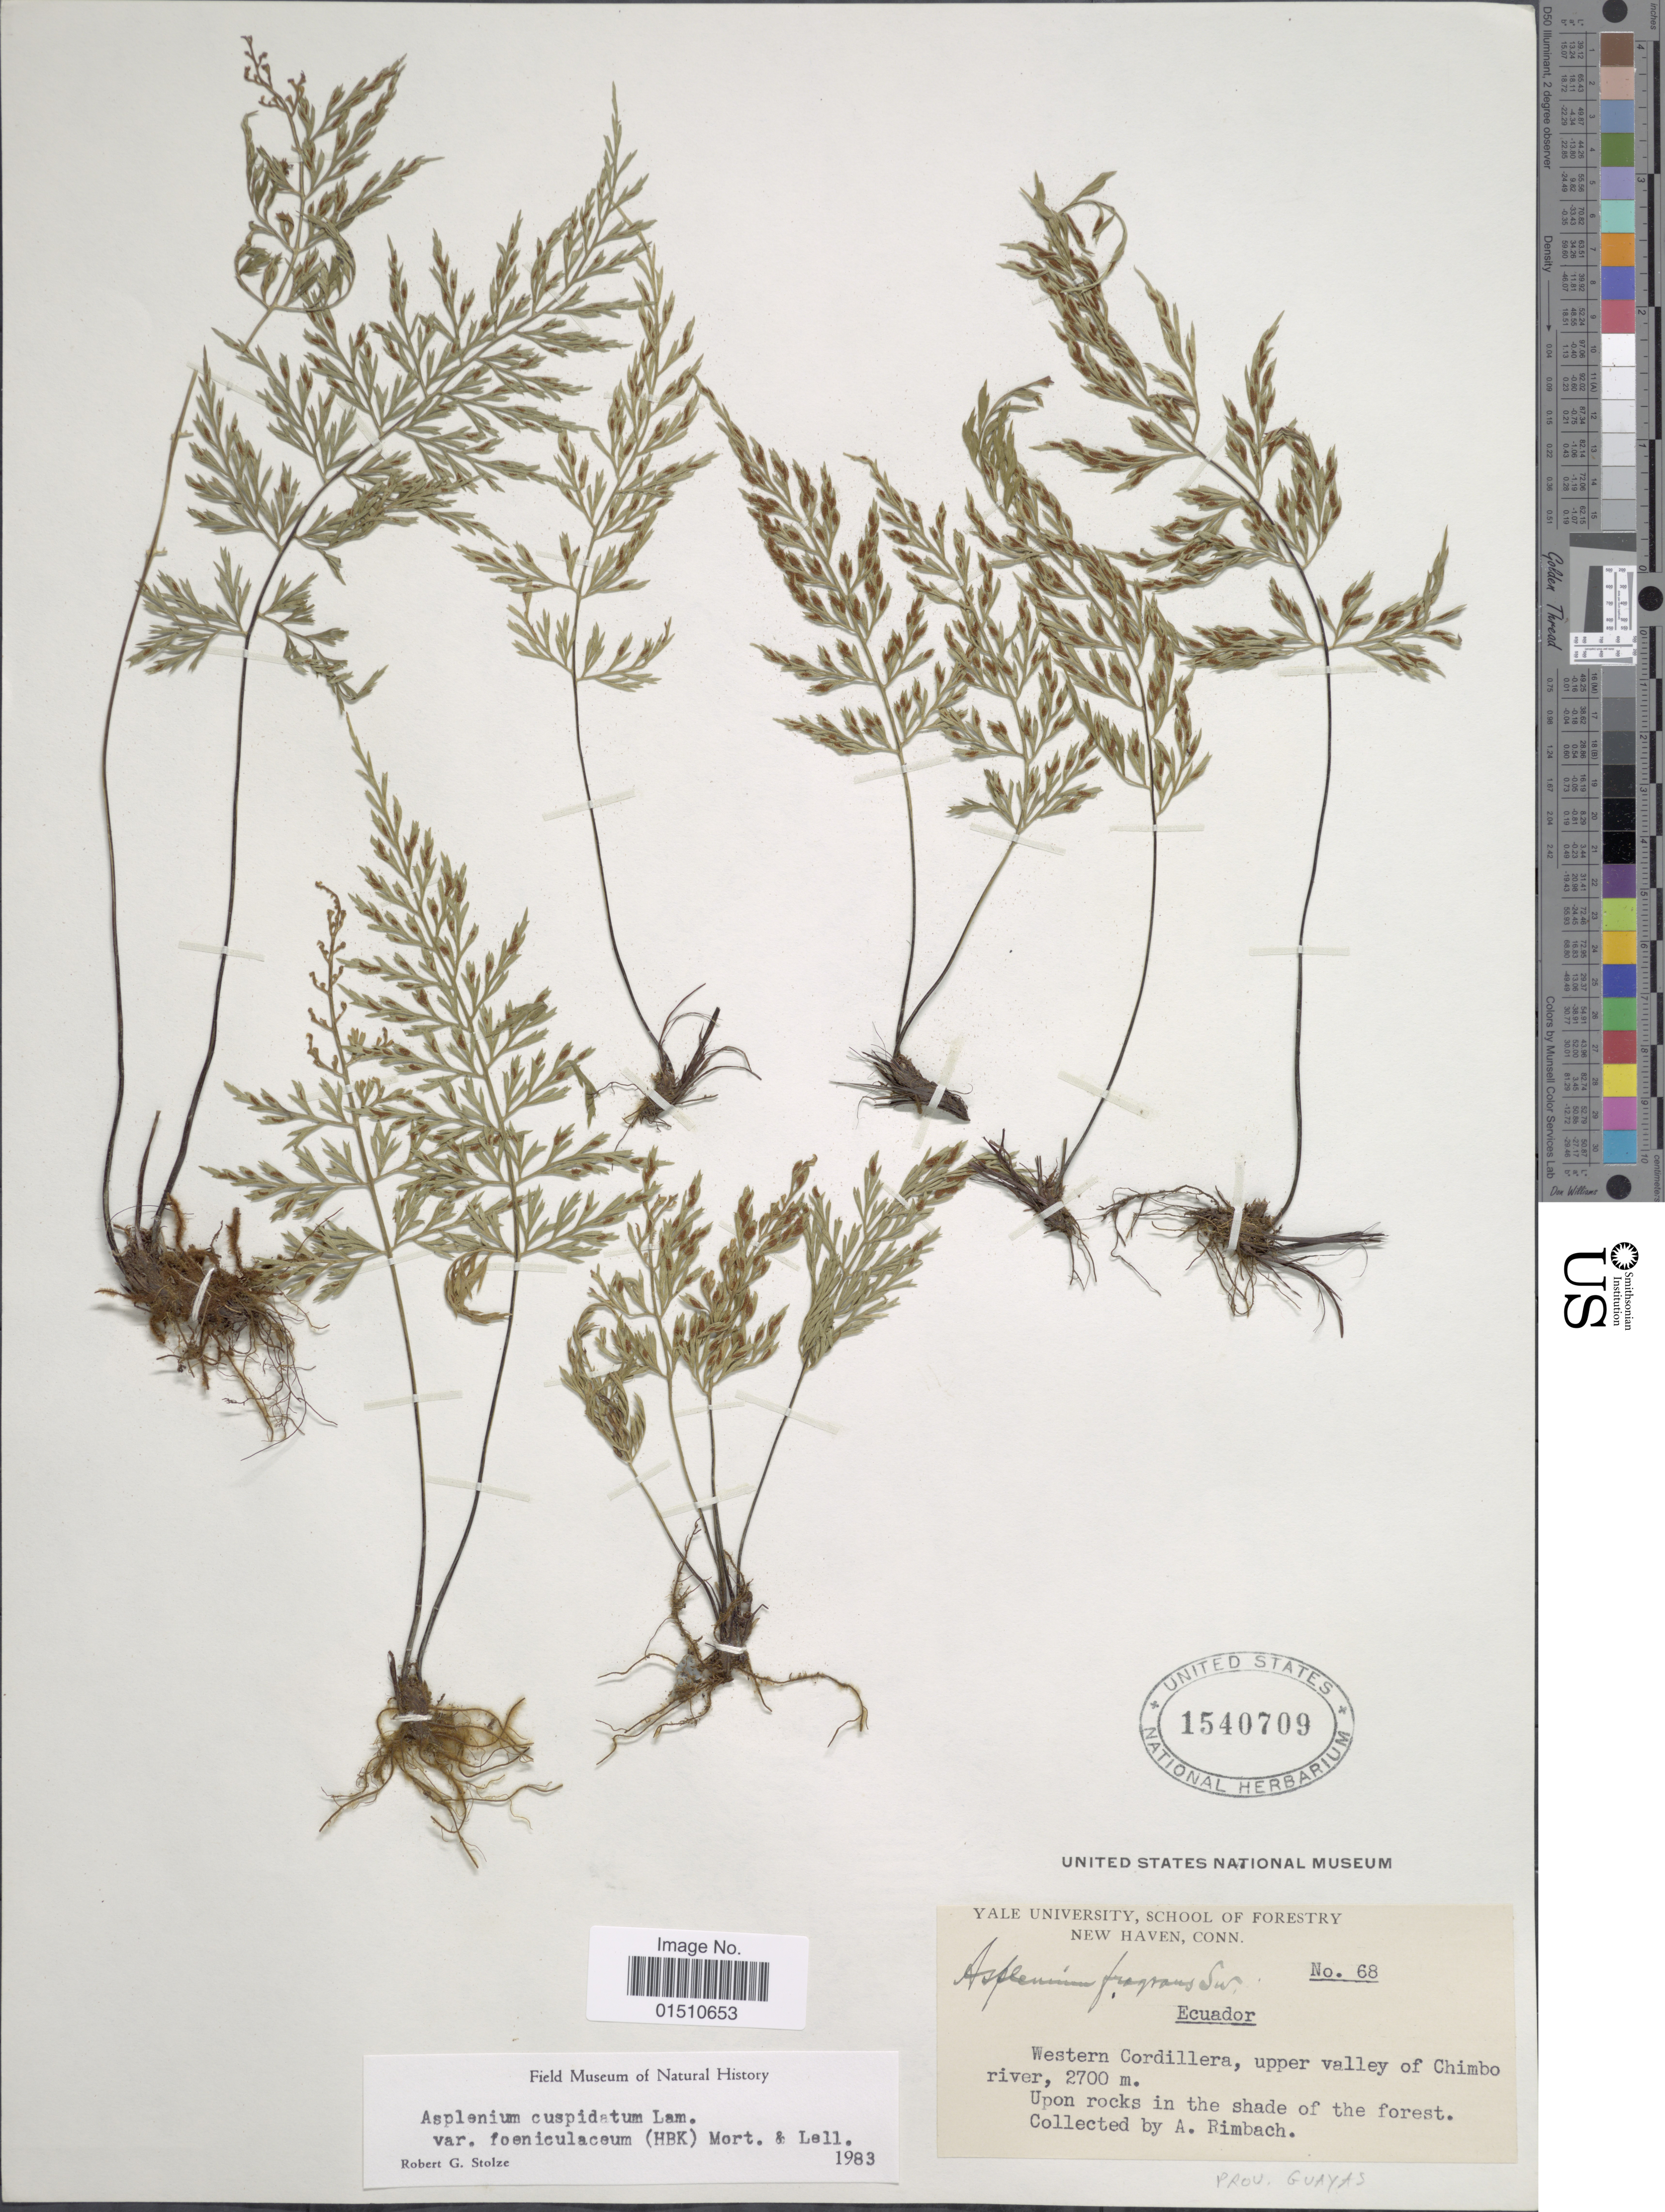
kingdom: Plantae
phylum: Tracheophyta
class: Polypodiopsida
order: Polypodiales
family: Aspleniaceae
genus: Asplenium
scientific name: Asplenium cuspidatum var. foeniculaceum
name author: (Kunth) C.V. Morton & Lellinger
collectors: A. Rimbach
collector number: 68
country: Ecuador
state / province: Guayas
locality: Ecuador, Western Cordillera, upper valley Chimbo river.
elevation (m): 2700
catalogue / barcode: US 1540709